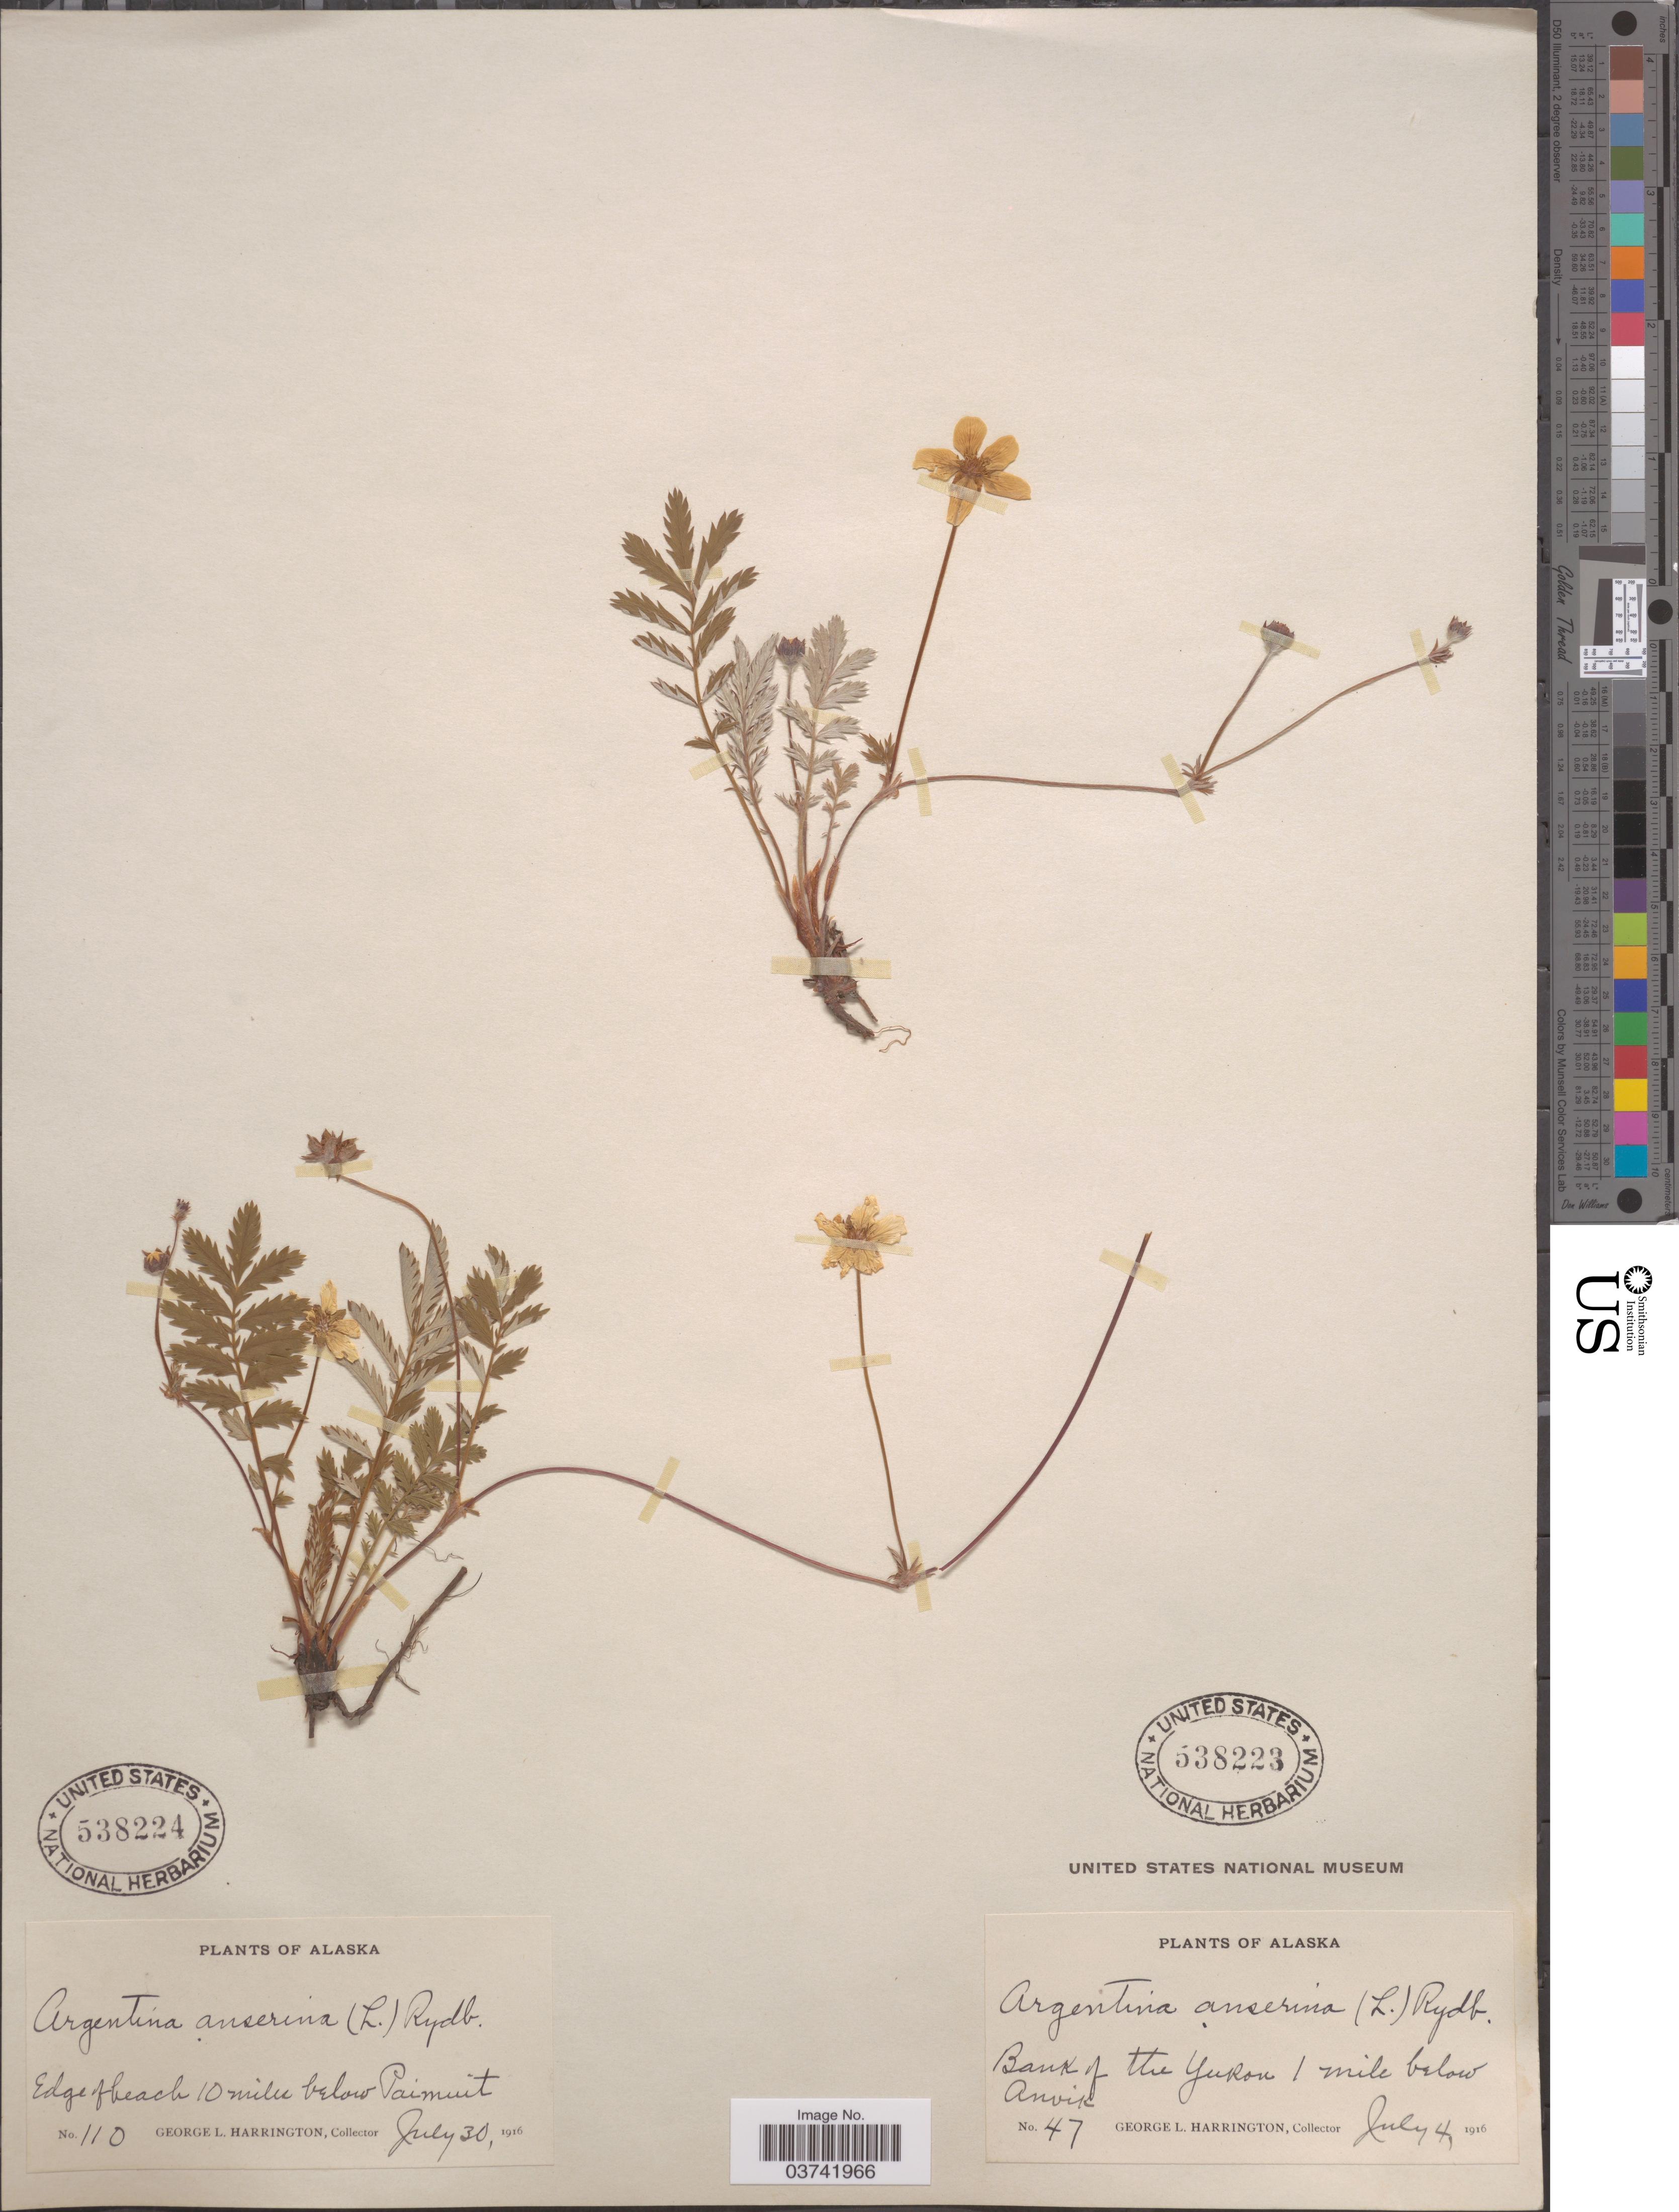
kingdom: Plantae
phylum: Tracheophyta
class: Magnoliopsida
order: Rosales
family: Rosaceae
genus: Potentilla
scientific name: Potentilla yukonensis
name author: Hultén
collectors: G. Harrington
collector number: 110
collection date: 1916-07-30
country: United States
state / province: Alaska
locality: Edge of beach 10 miles below Paimuit.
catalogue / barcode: US 538224-2